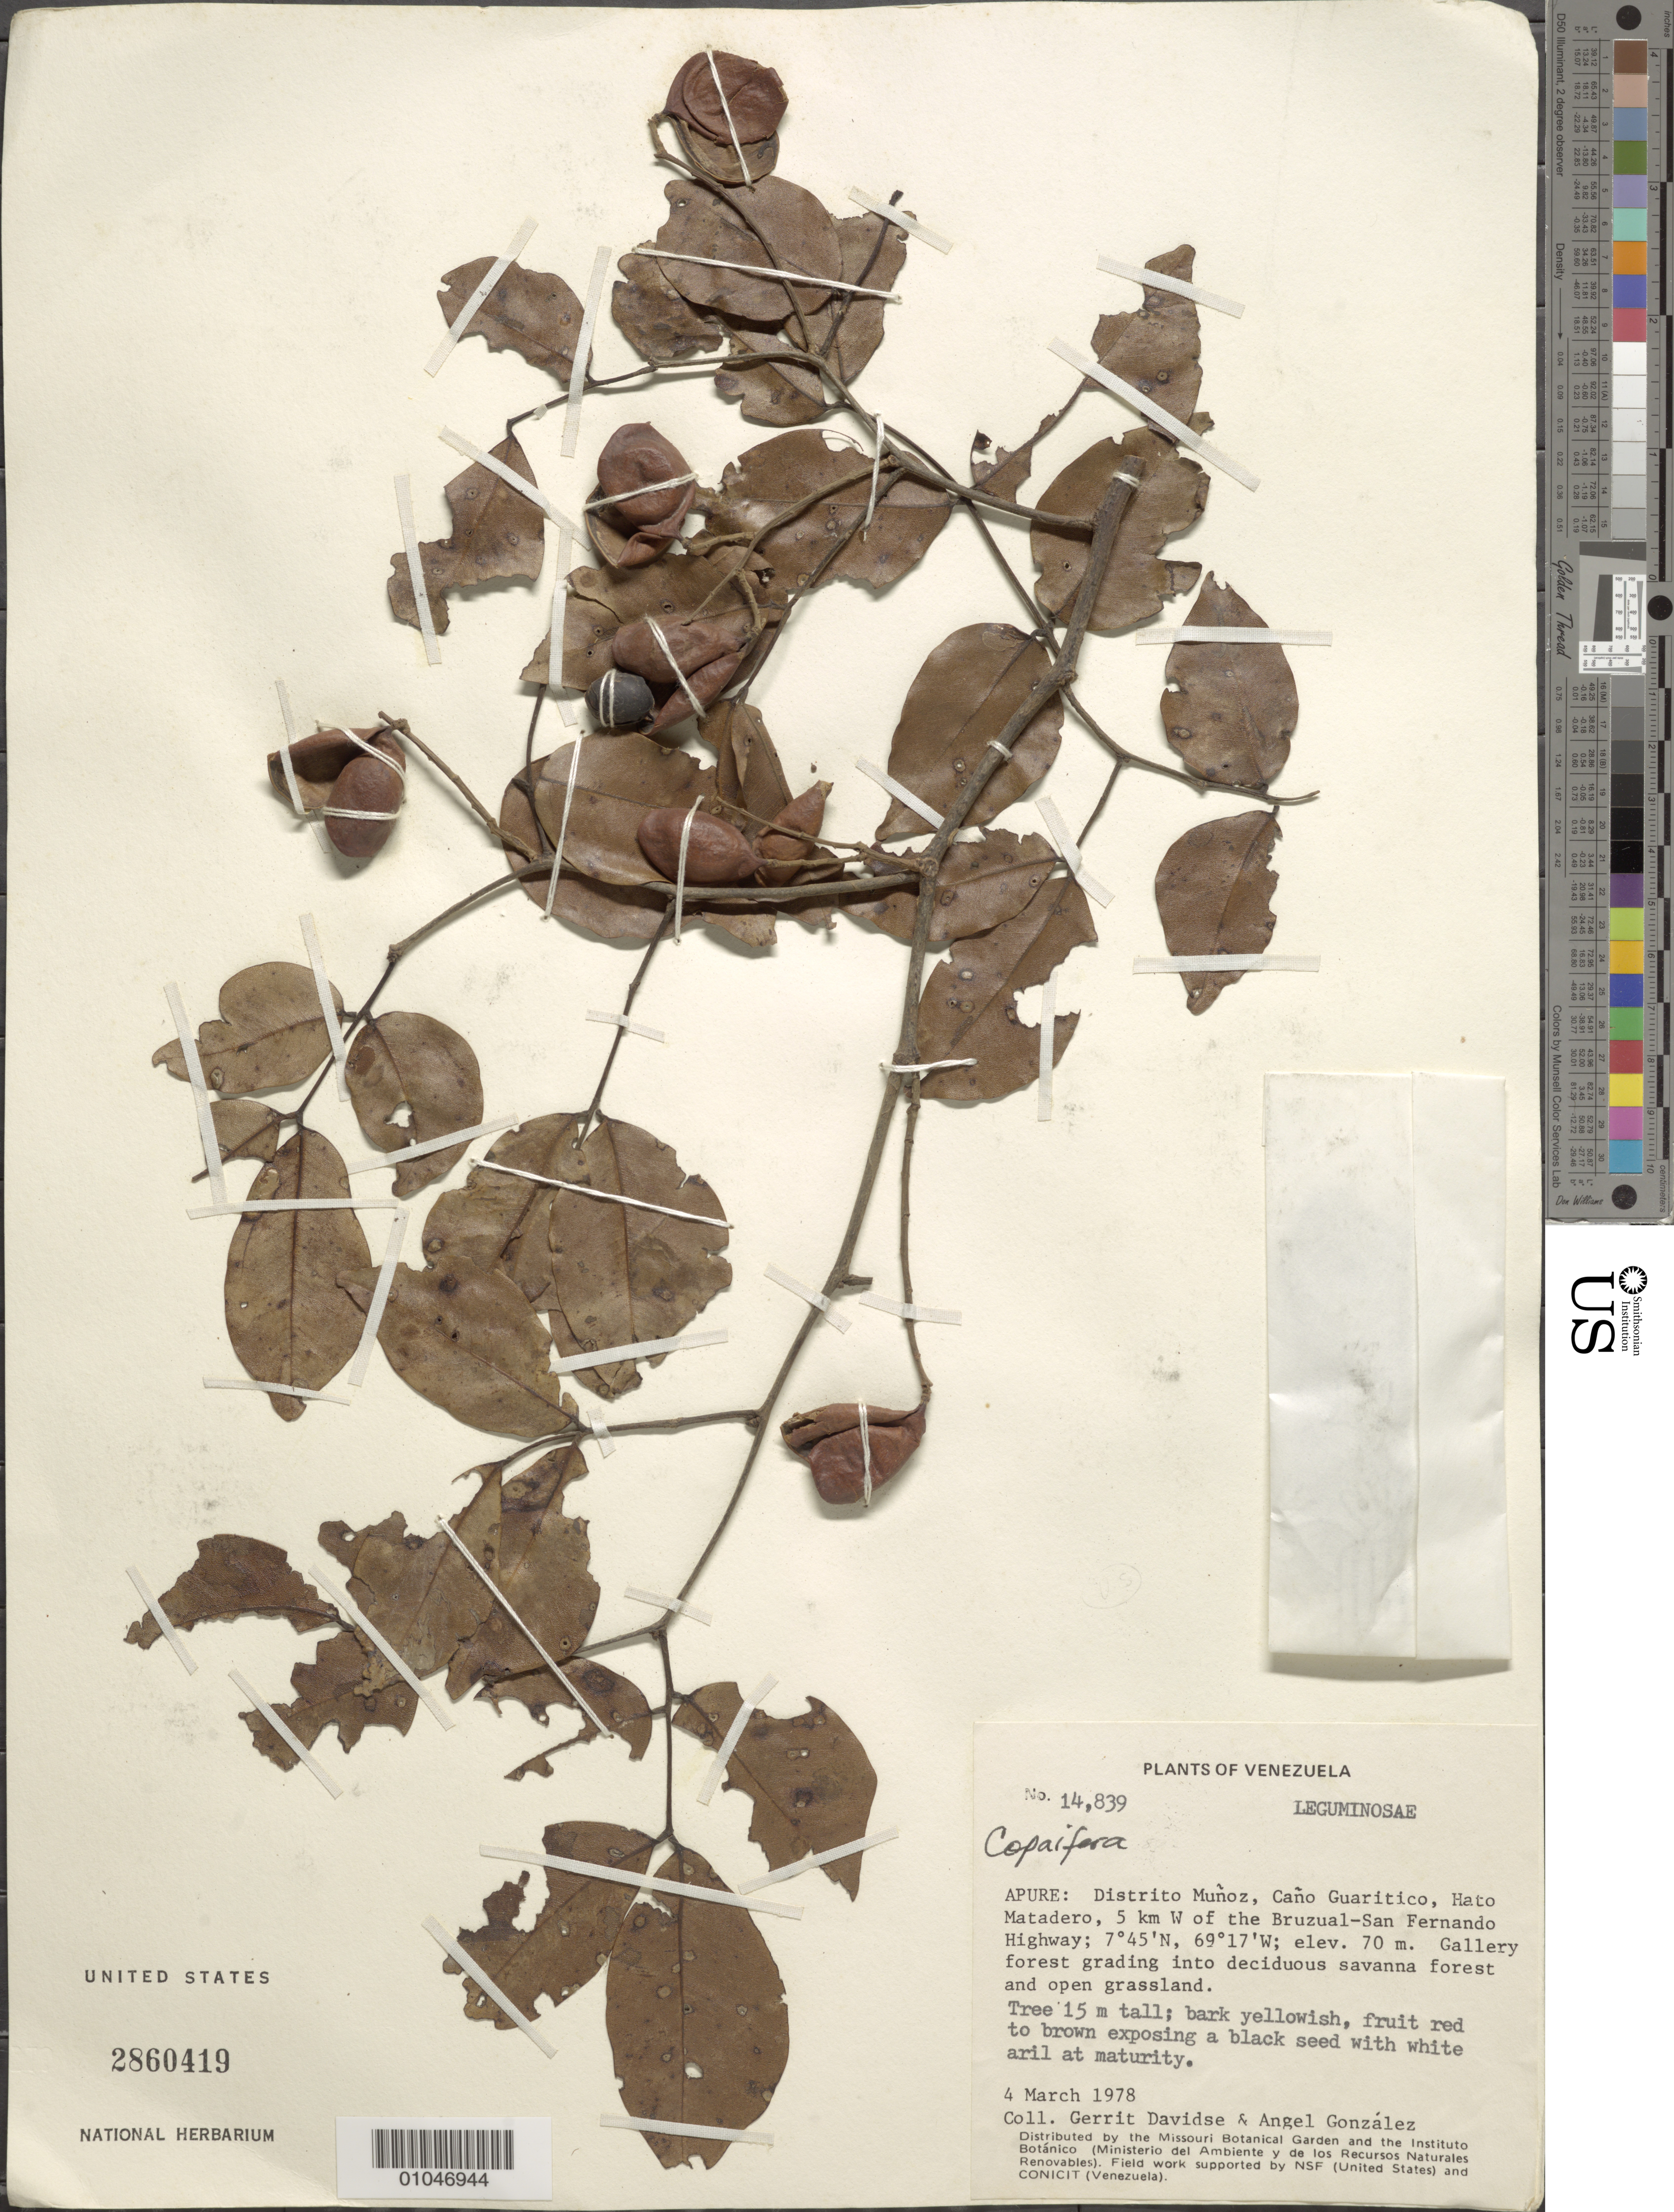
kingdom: Plantae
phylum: Tracheophyta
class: Magnoliopsida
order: Fabales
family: Fabaceae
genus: Copaifera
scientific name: Copaifera sp.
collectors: G. Davidse & A. C. González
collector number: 14839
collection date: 1978-03-04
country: Venezuela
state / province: Apure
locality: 5 km W of Bruzual-San Fernando Highway, Hato Matadero, Cano Guaritico, Distrito Munoz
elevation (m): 70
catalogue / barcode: US 2860419